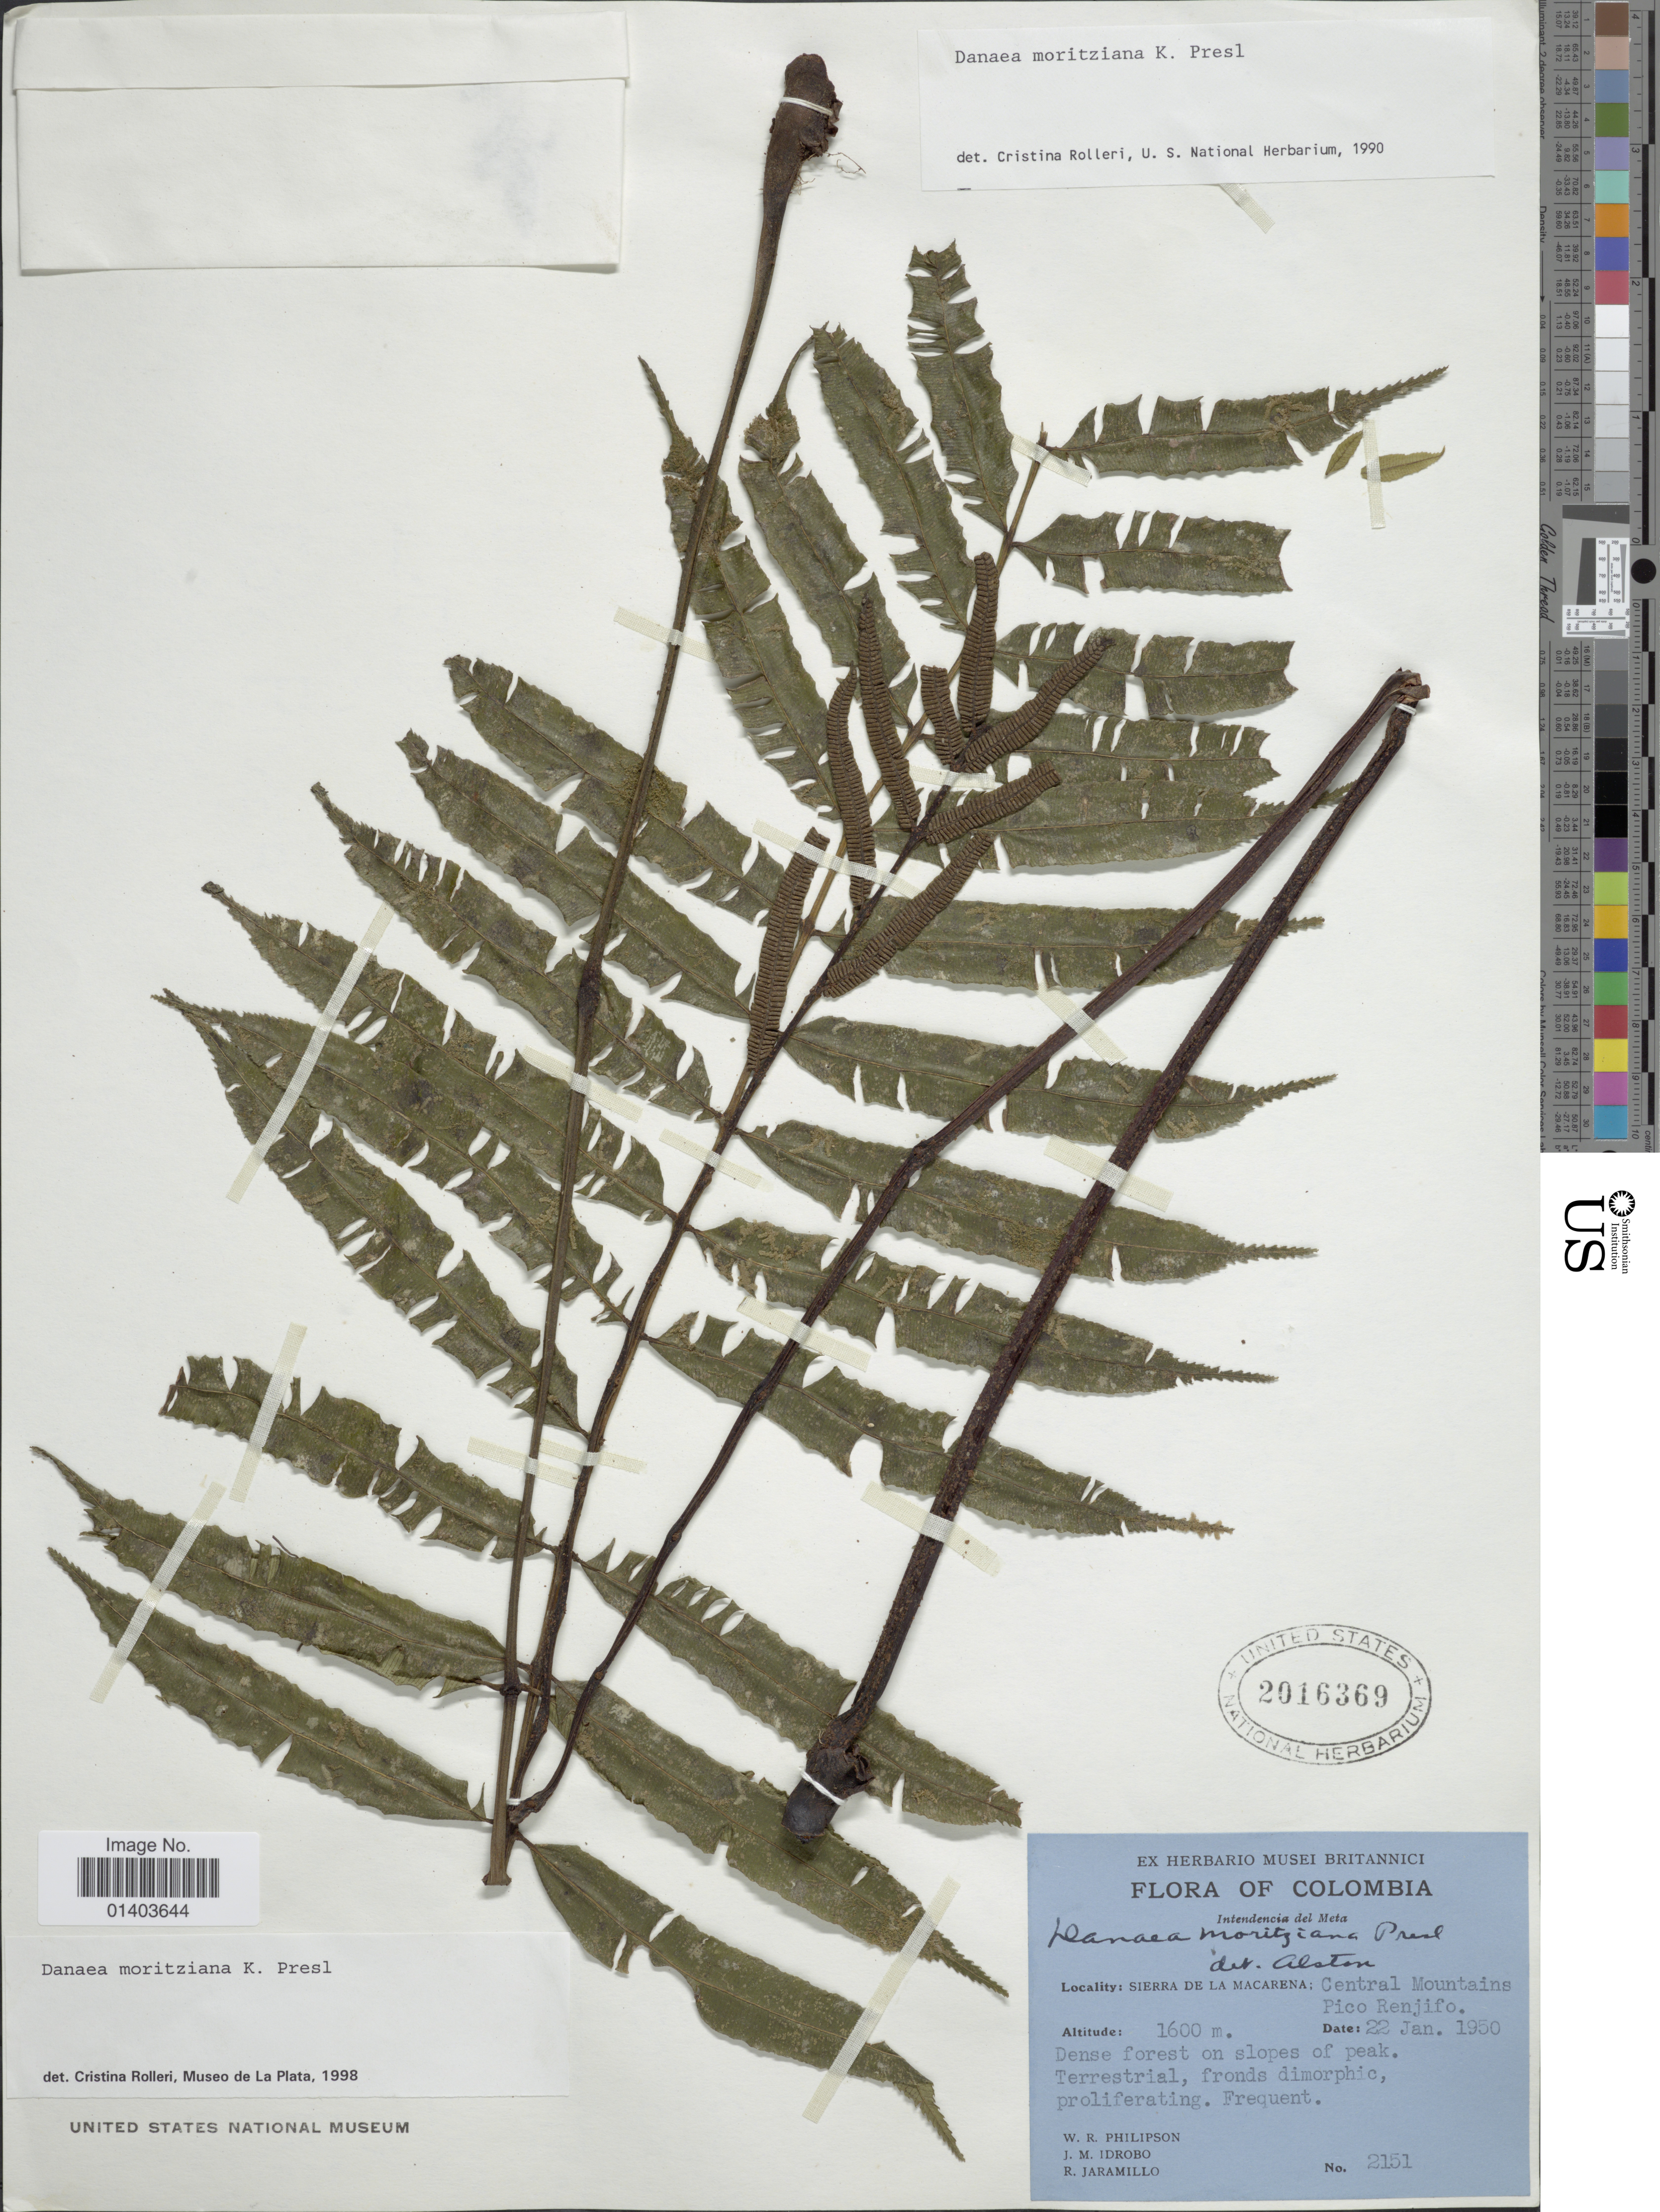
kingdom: Plantae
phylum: Tracheophyta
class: Polypodiopsida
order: Marattiales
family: Marattiaceae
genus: Danaea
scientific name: Danaea moritziana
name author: C. Presl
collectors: W. R. Philipson, J. M. Idrobo & R. Jaramillo M.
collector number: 2151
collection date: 1950-01-22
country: Colombia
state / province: Meta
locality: Intendecia del Meta, Sierra de La Macarena: central Mountains Pico Renjifo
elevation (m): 1600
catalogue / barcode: US 2016369